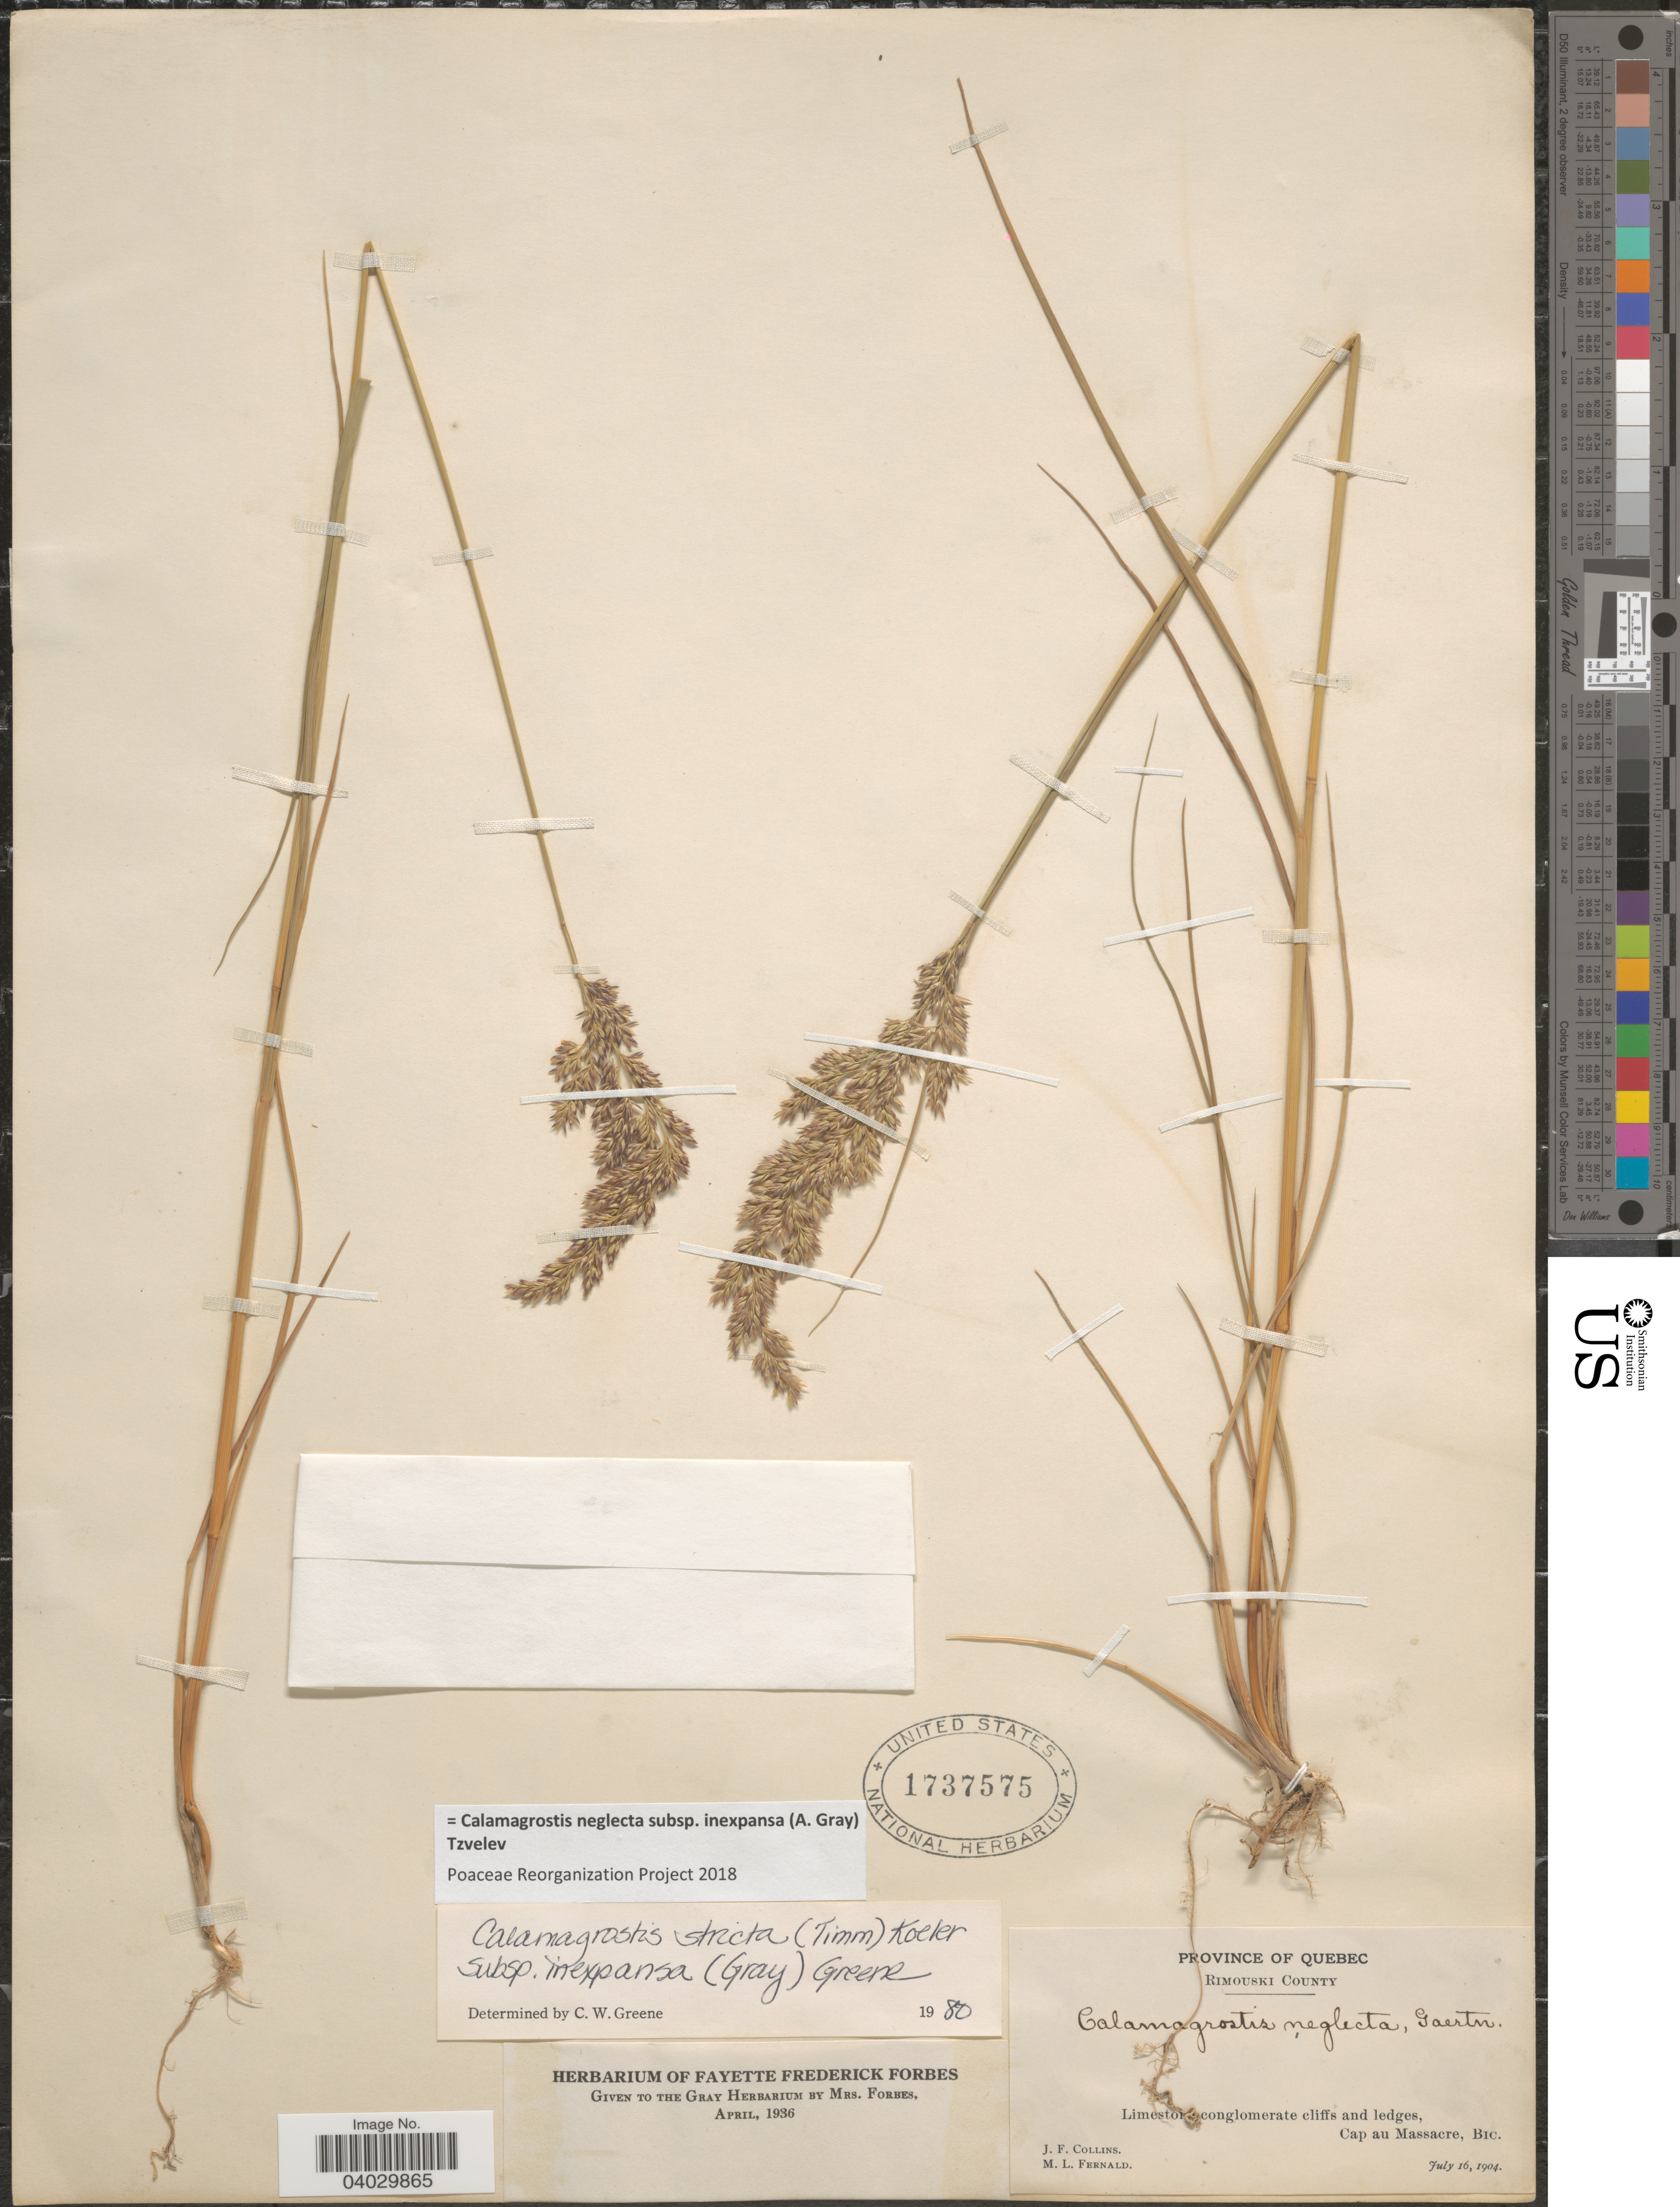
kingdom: Plantae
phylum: Tracheophyta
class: Liliopsida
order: Poales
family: Poaceae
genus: Calamagrostis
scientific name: Calamagrostis neglecta subsp. inexpansa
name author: (A. Gray) Tzvelev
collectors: J. Collins & M. L. Fernald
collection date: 1904-07-16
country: Canada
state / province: Quebec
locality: Rimouski County. Limestone conglomerate cliffs and ledges, Cap au Massacre, Bic.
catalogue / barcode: US 1737575